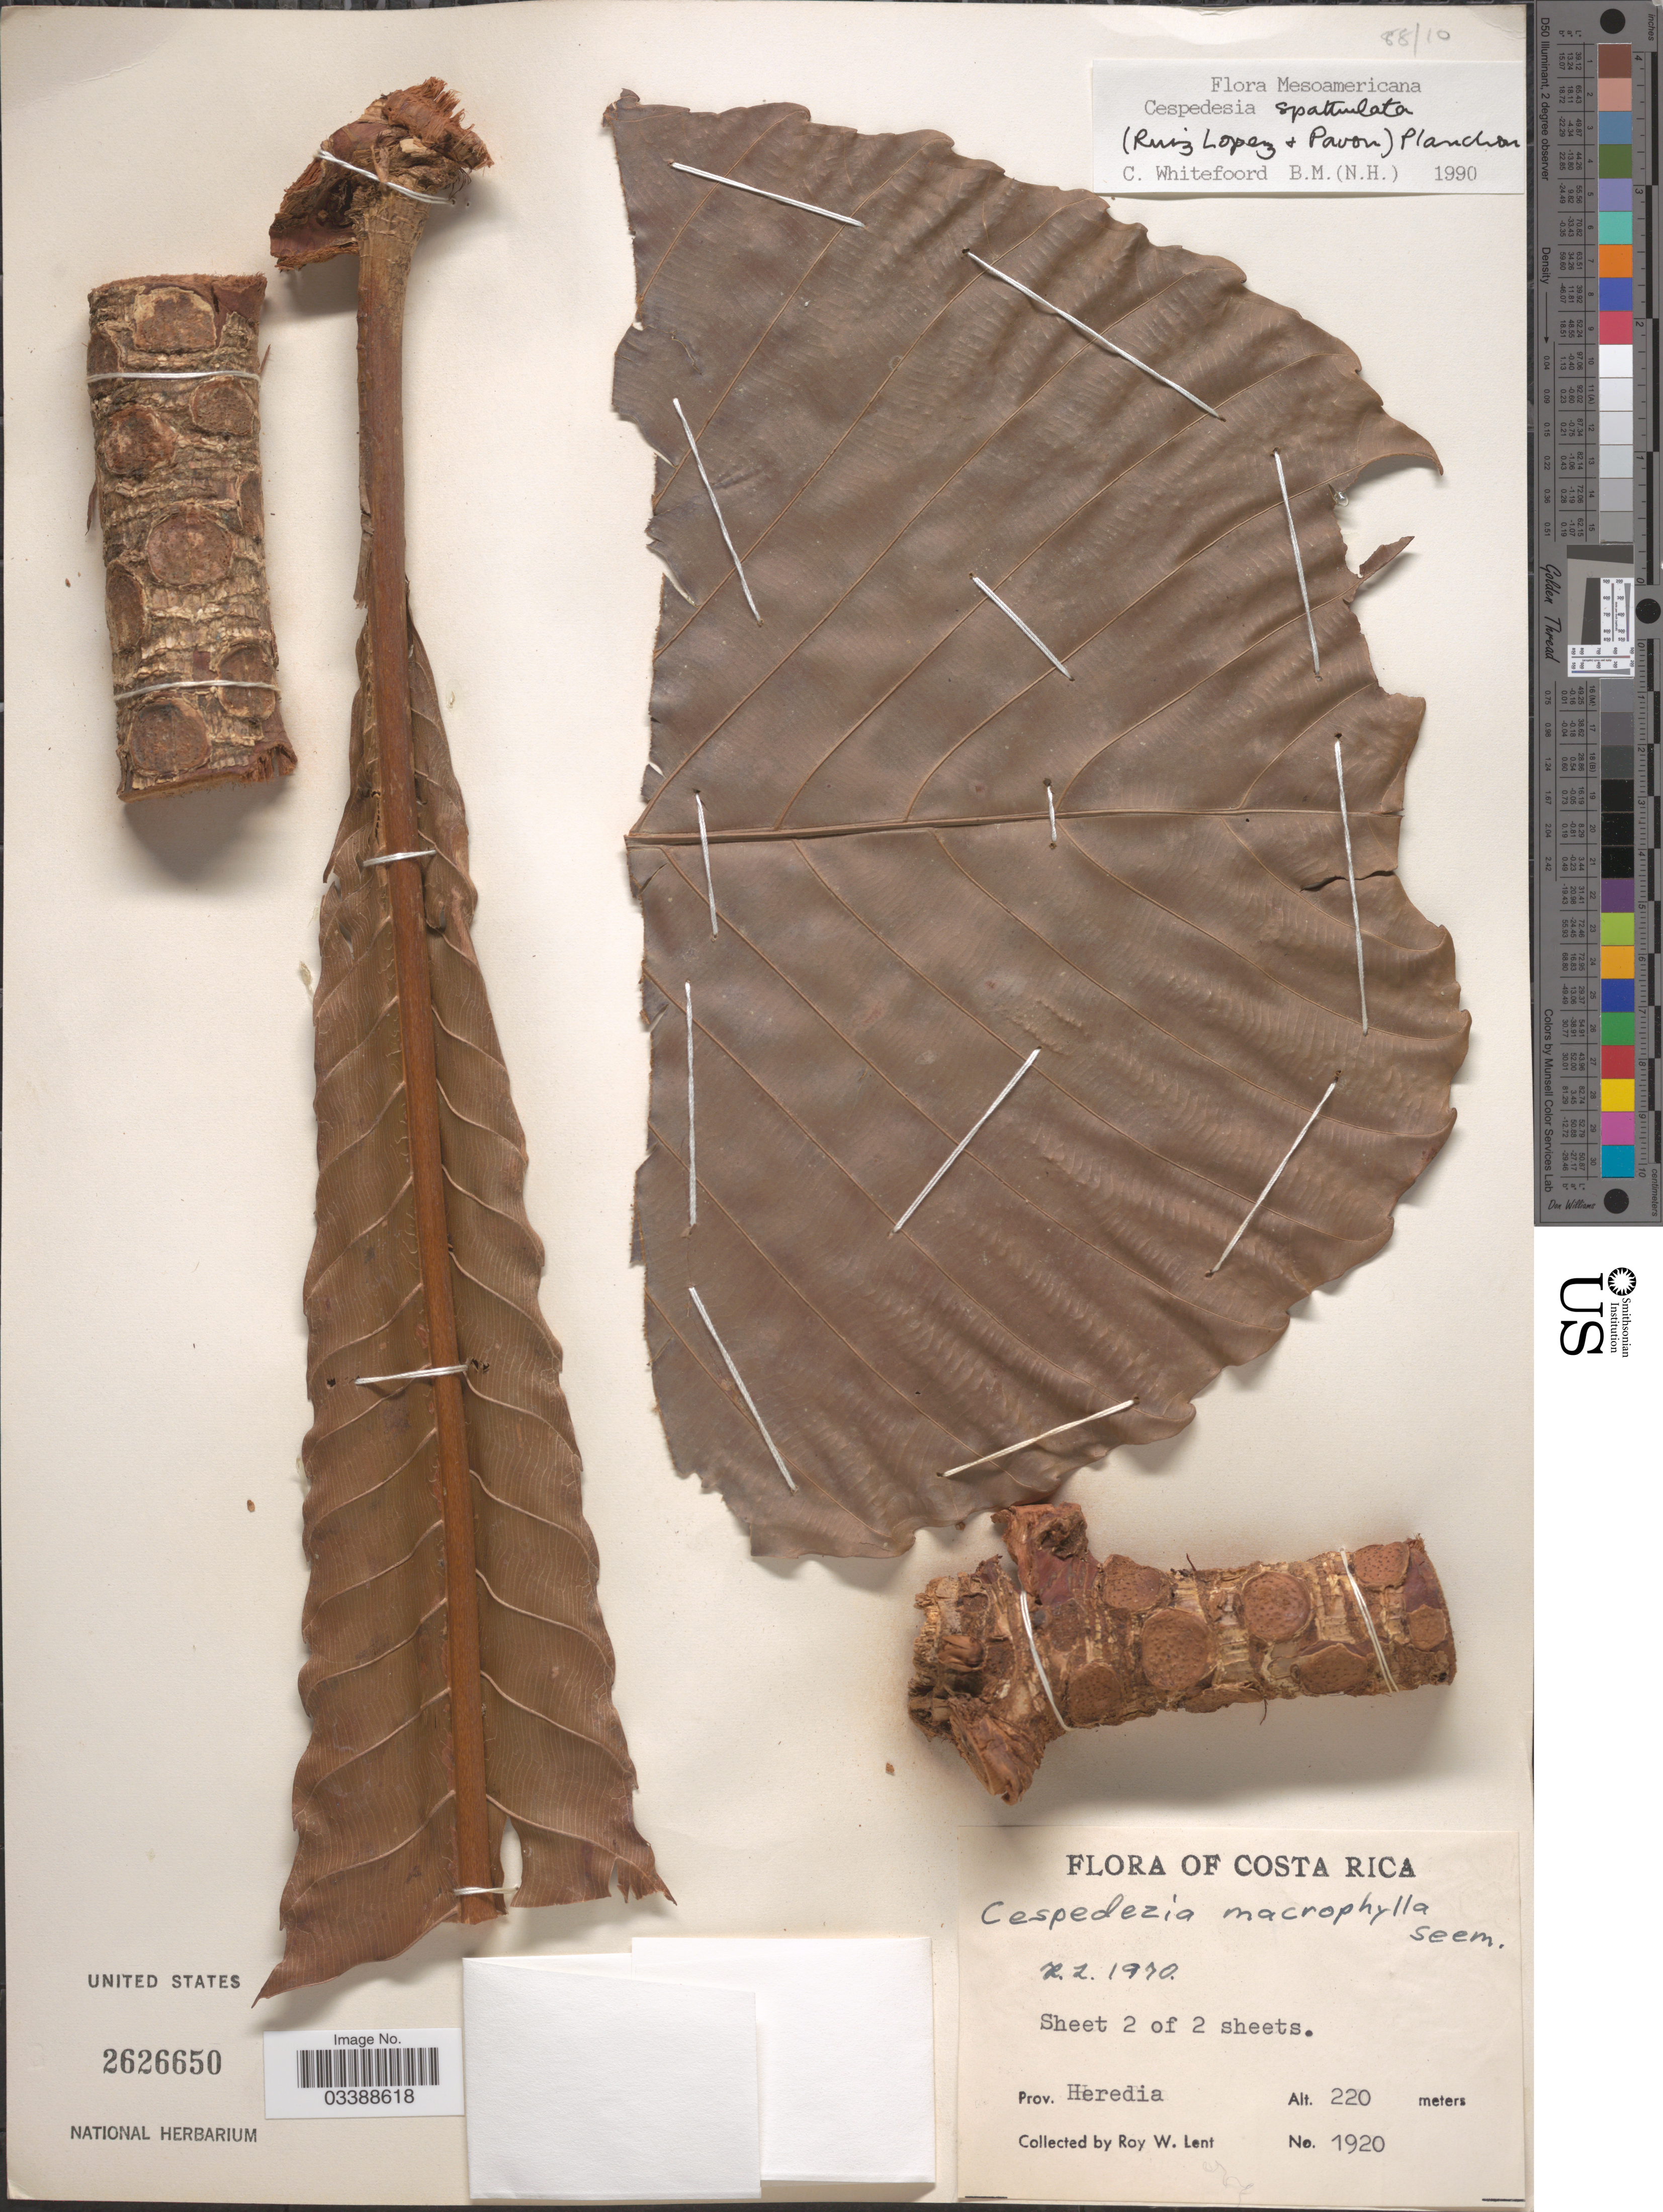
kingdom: Plantae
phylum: Tracheophyta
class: Magnoliopsida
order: Malpighiales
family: Ochnaceae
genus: Cespedesia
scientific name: Cespedesia spathulata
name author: (Ruiz & Pav.) Planch.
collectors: R. W. Lent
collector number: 1920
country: Costa Rica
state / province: Heredia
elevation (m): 220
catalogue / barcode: US 2626650